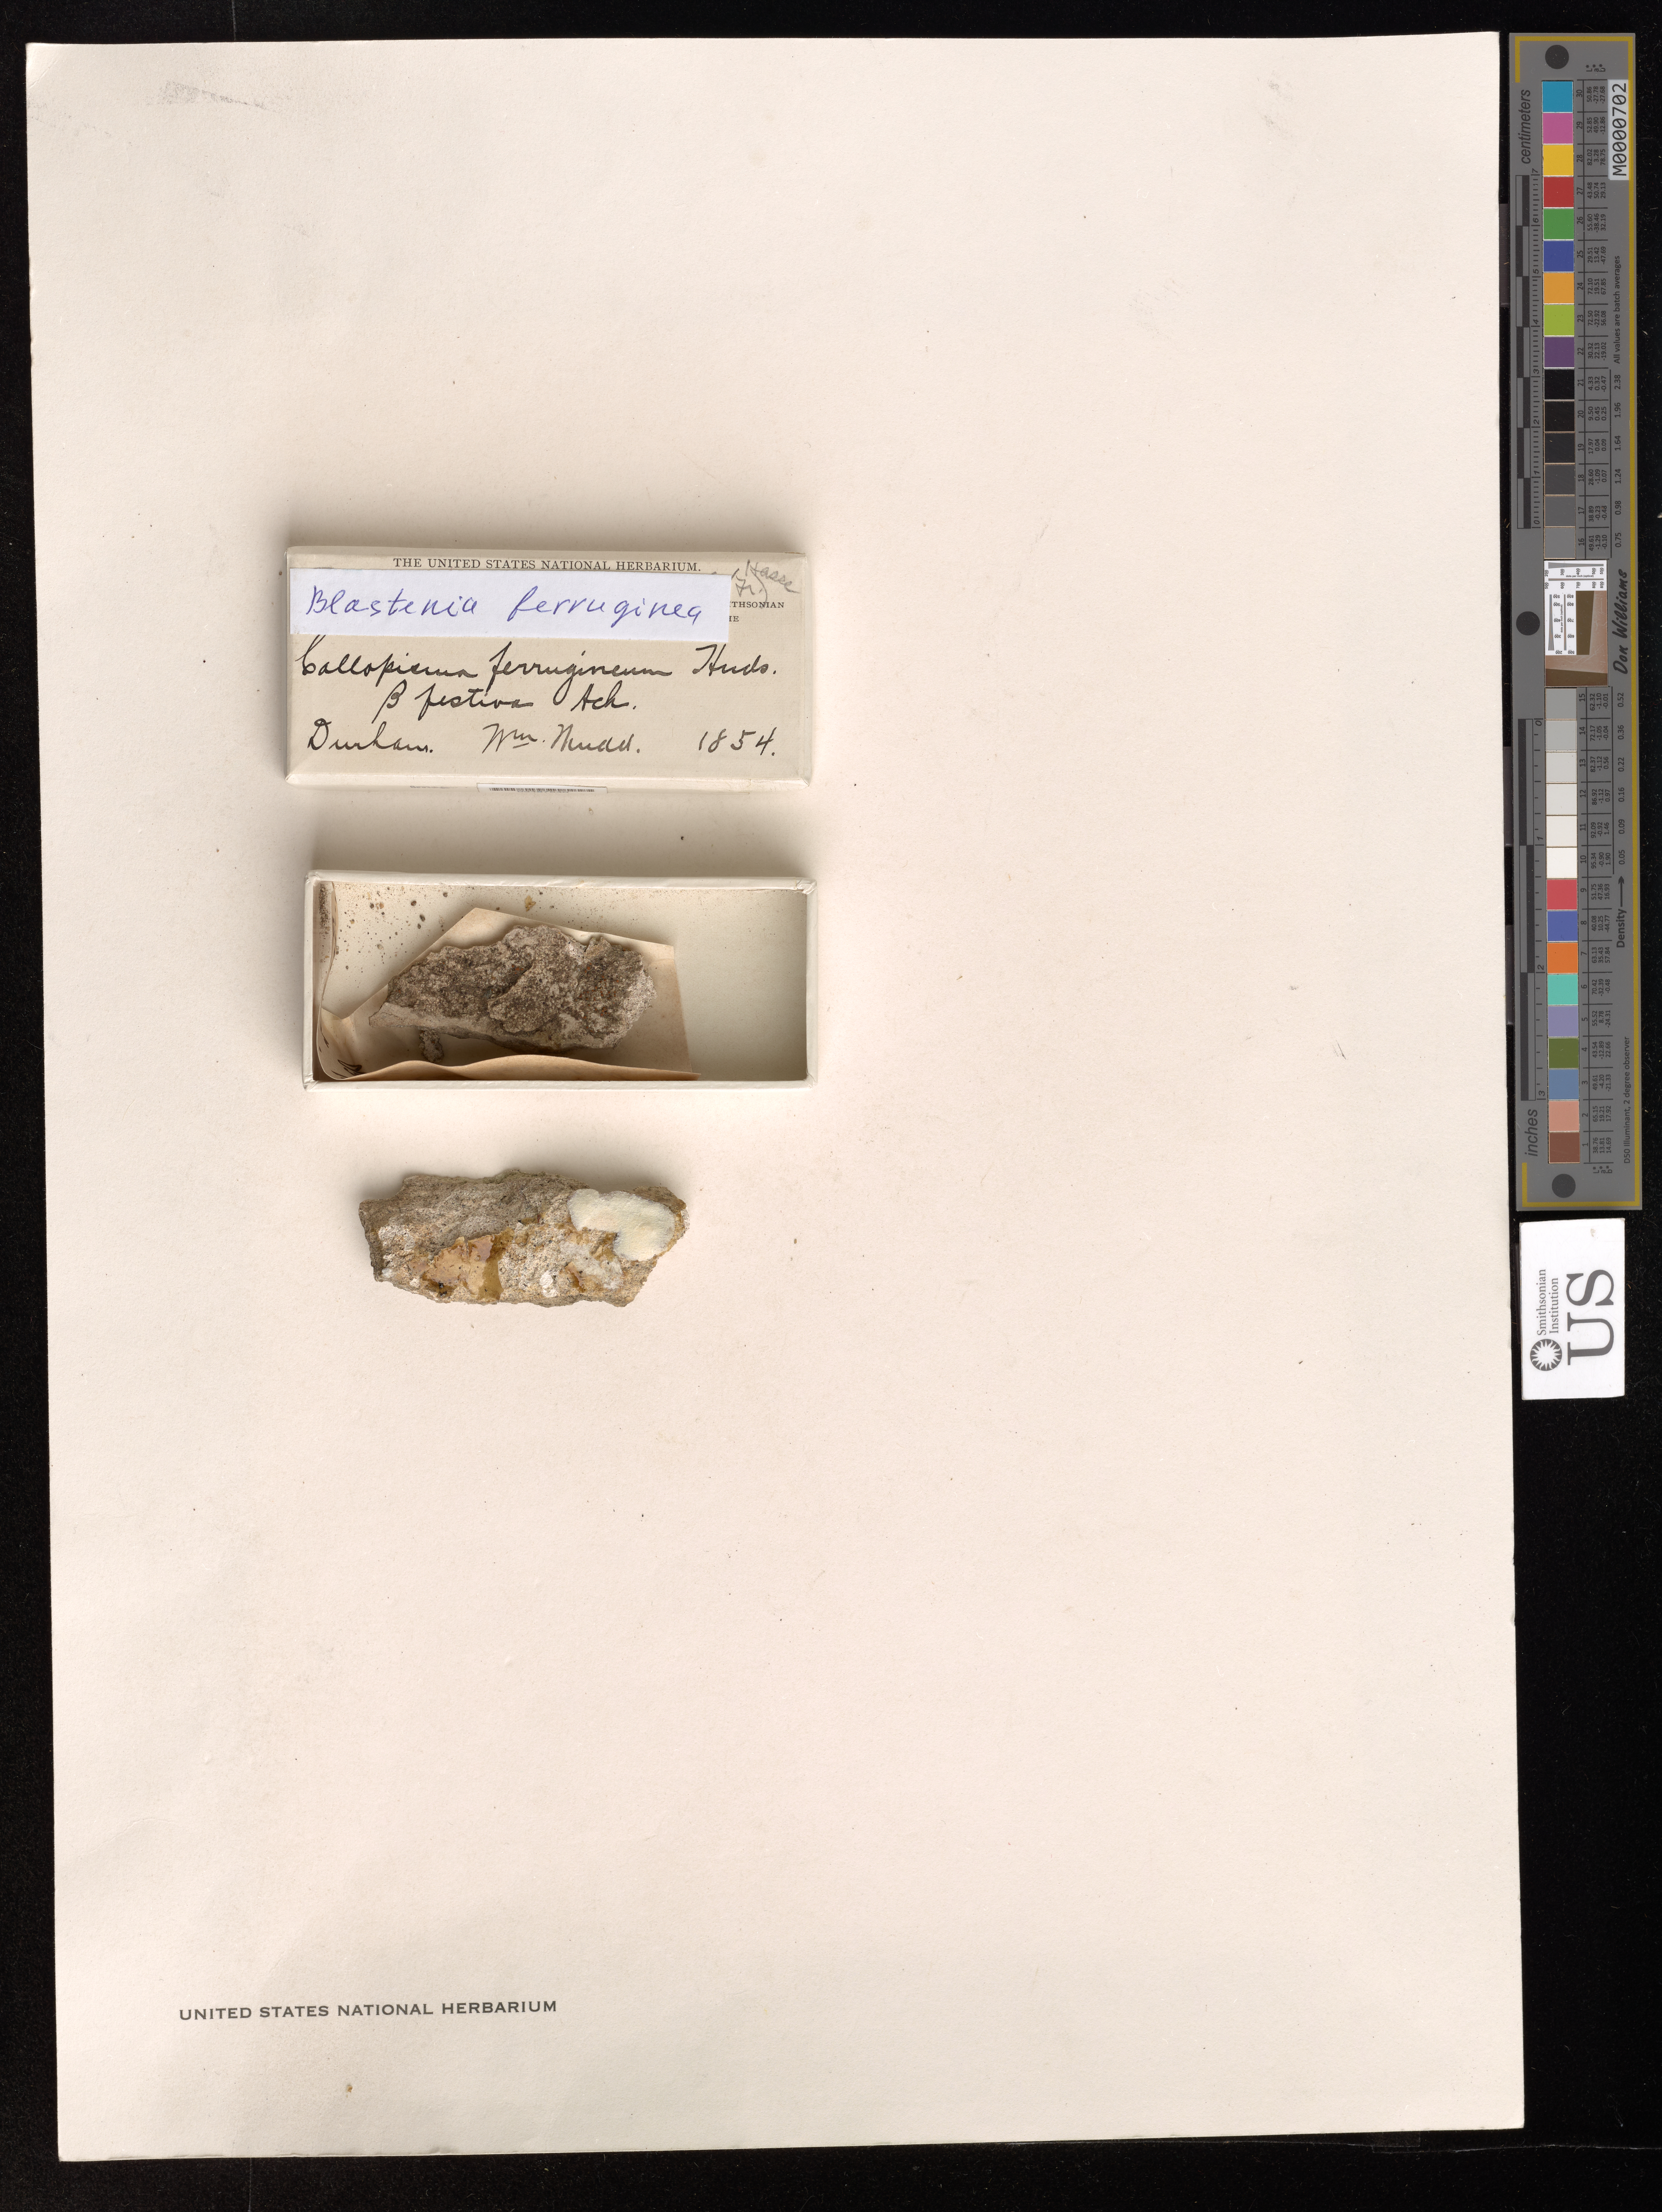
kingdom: Fungi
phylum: Ascomycota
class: Lecanoromycetes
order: Teloschistales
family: Teloschistaceae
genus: Blastenia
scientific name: Blastenia ferruginea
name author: (Huds.) A. Massal.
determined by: Lichen Identifications Updating Project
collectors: W. Mudd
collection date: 1854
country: United Kingdom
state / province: England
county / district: Durham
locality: Durham